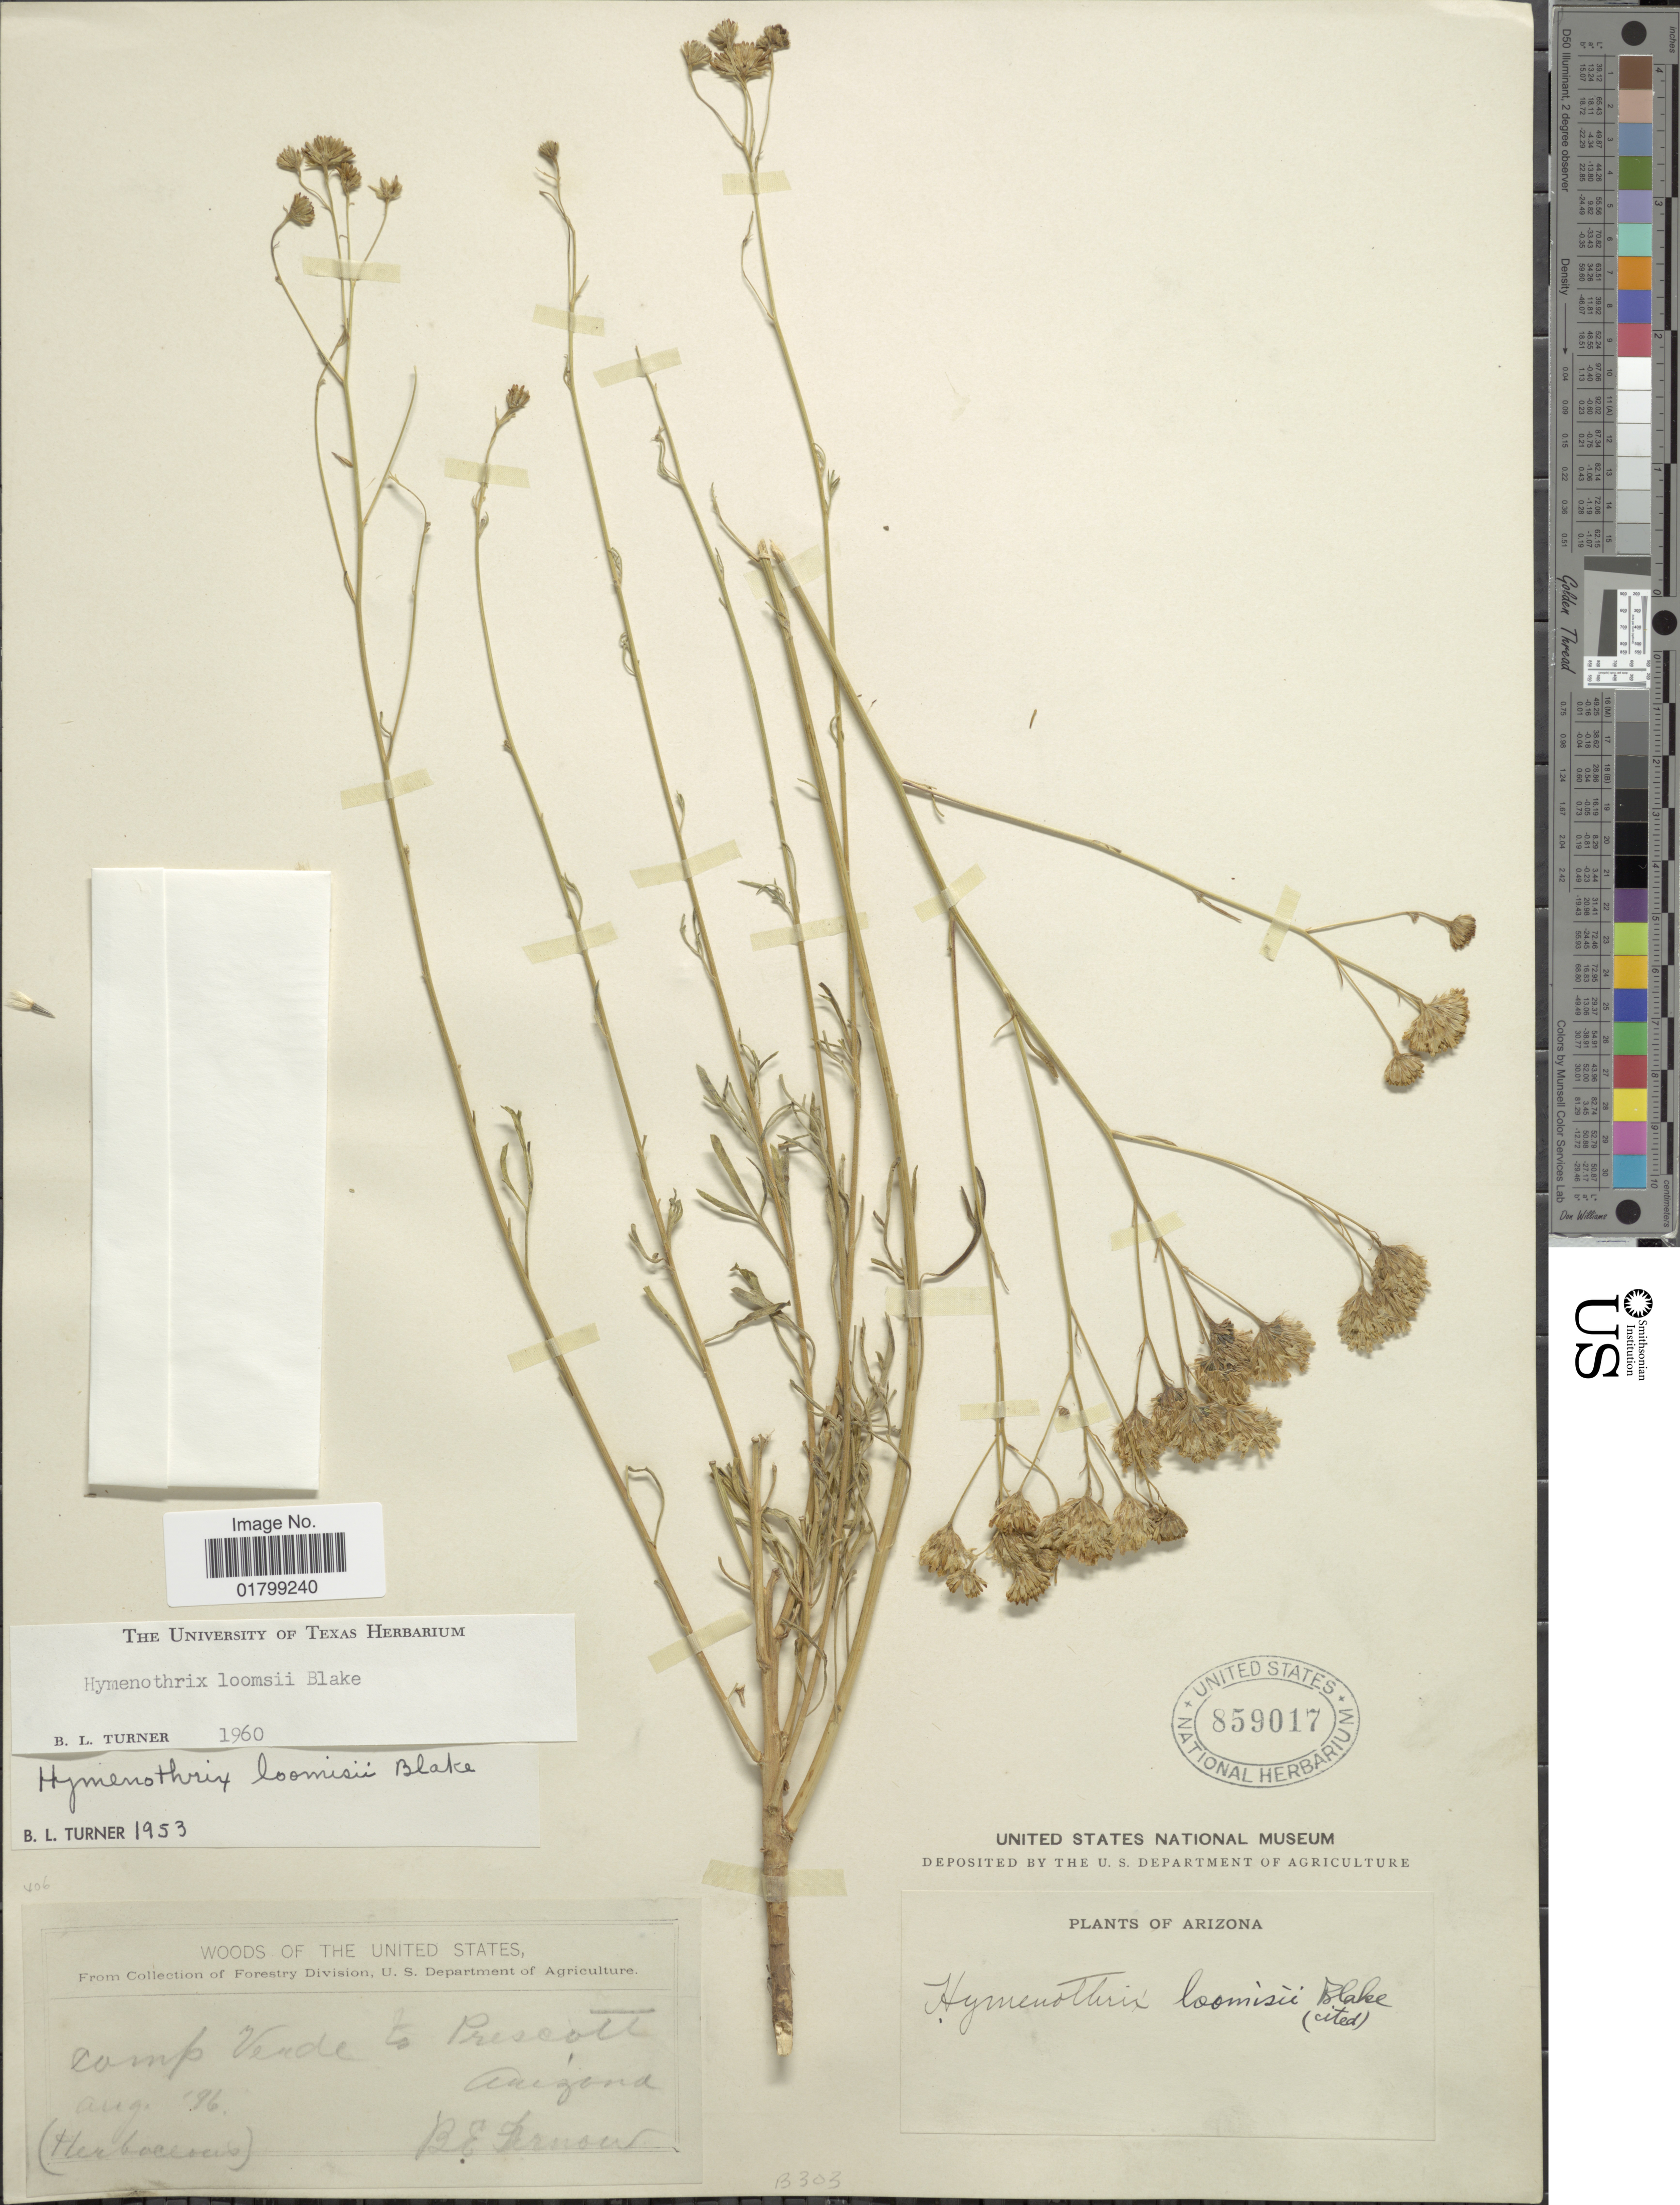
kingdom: Plantae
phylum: Tracheophyta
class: Magnoliopsida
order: Asterales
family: Asteraceae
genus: Hymenothrix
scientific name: Hymenothrix loomisii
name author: S.F. Blake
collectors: B. Arnow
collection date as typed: Transcribed d/m/y: /8/96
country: United States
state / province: Arizona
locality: Camp Verde to Prescott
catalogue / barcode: US 859017